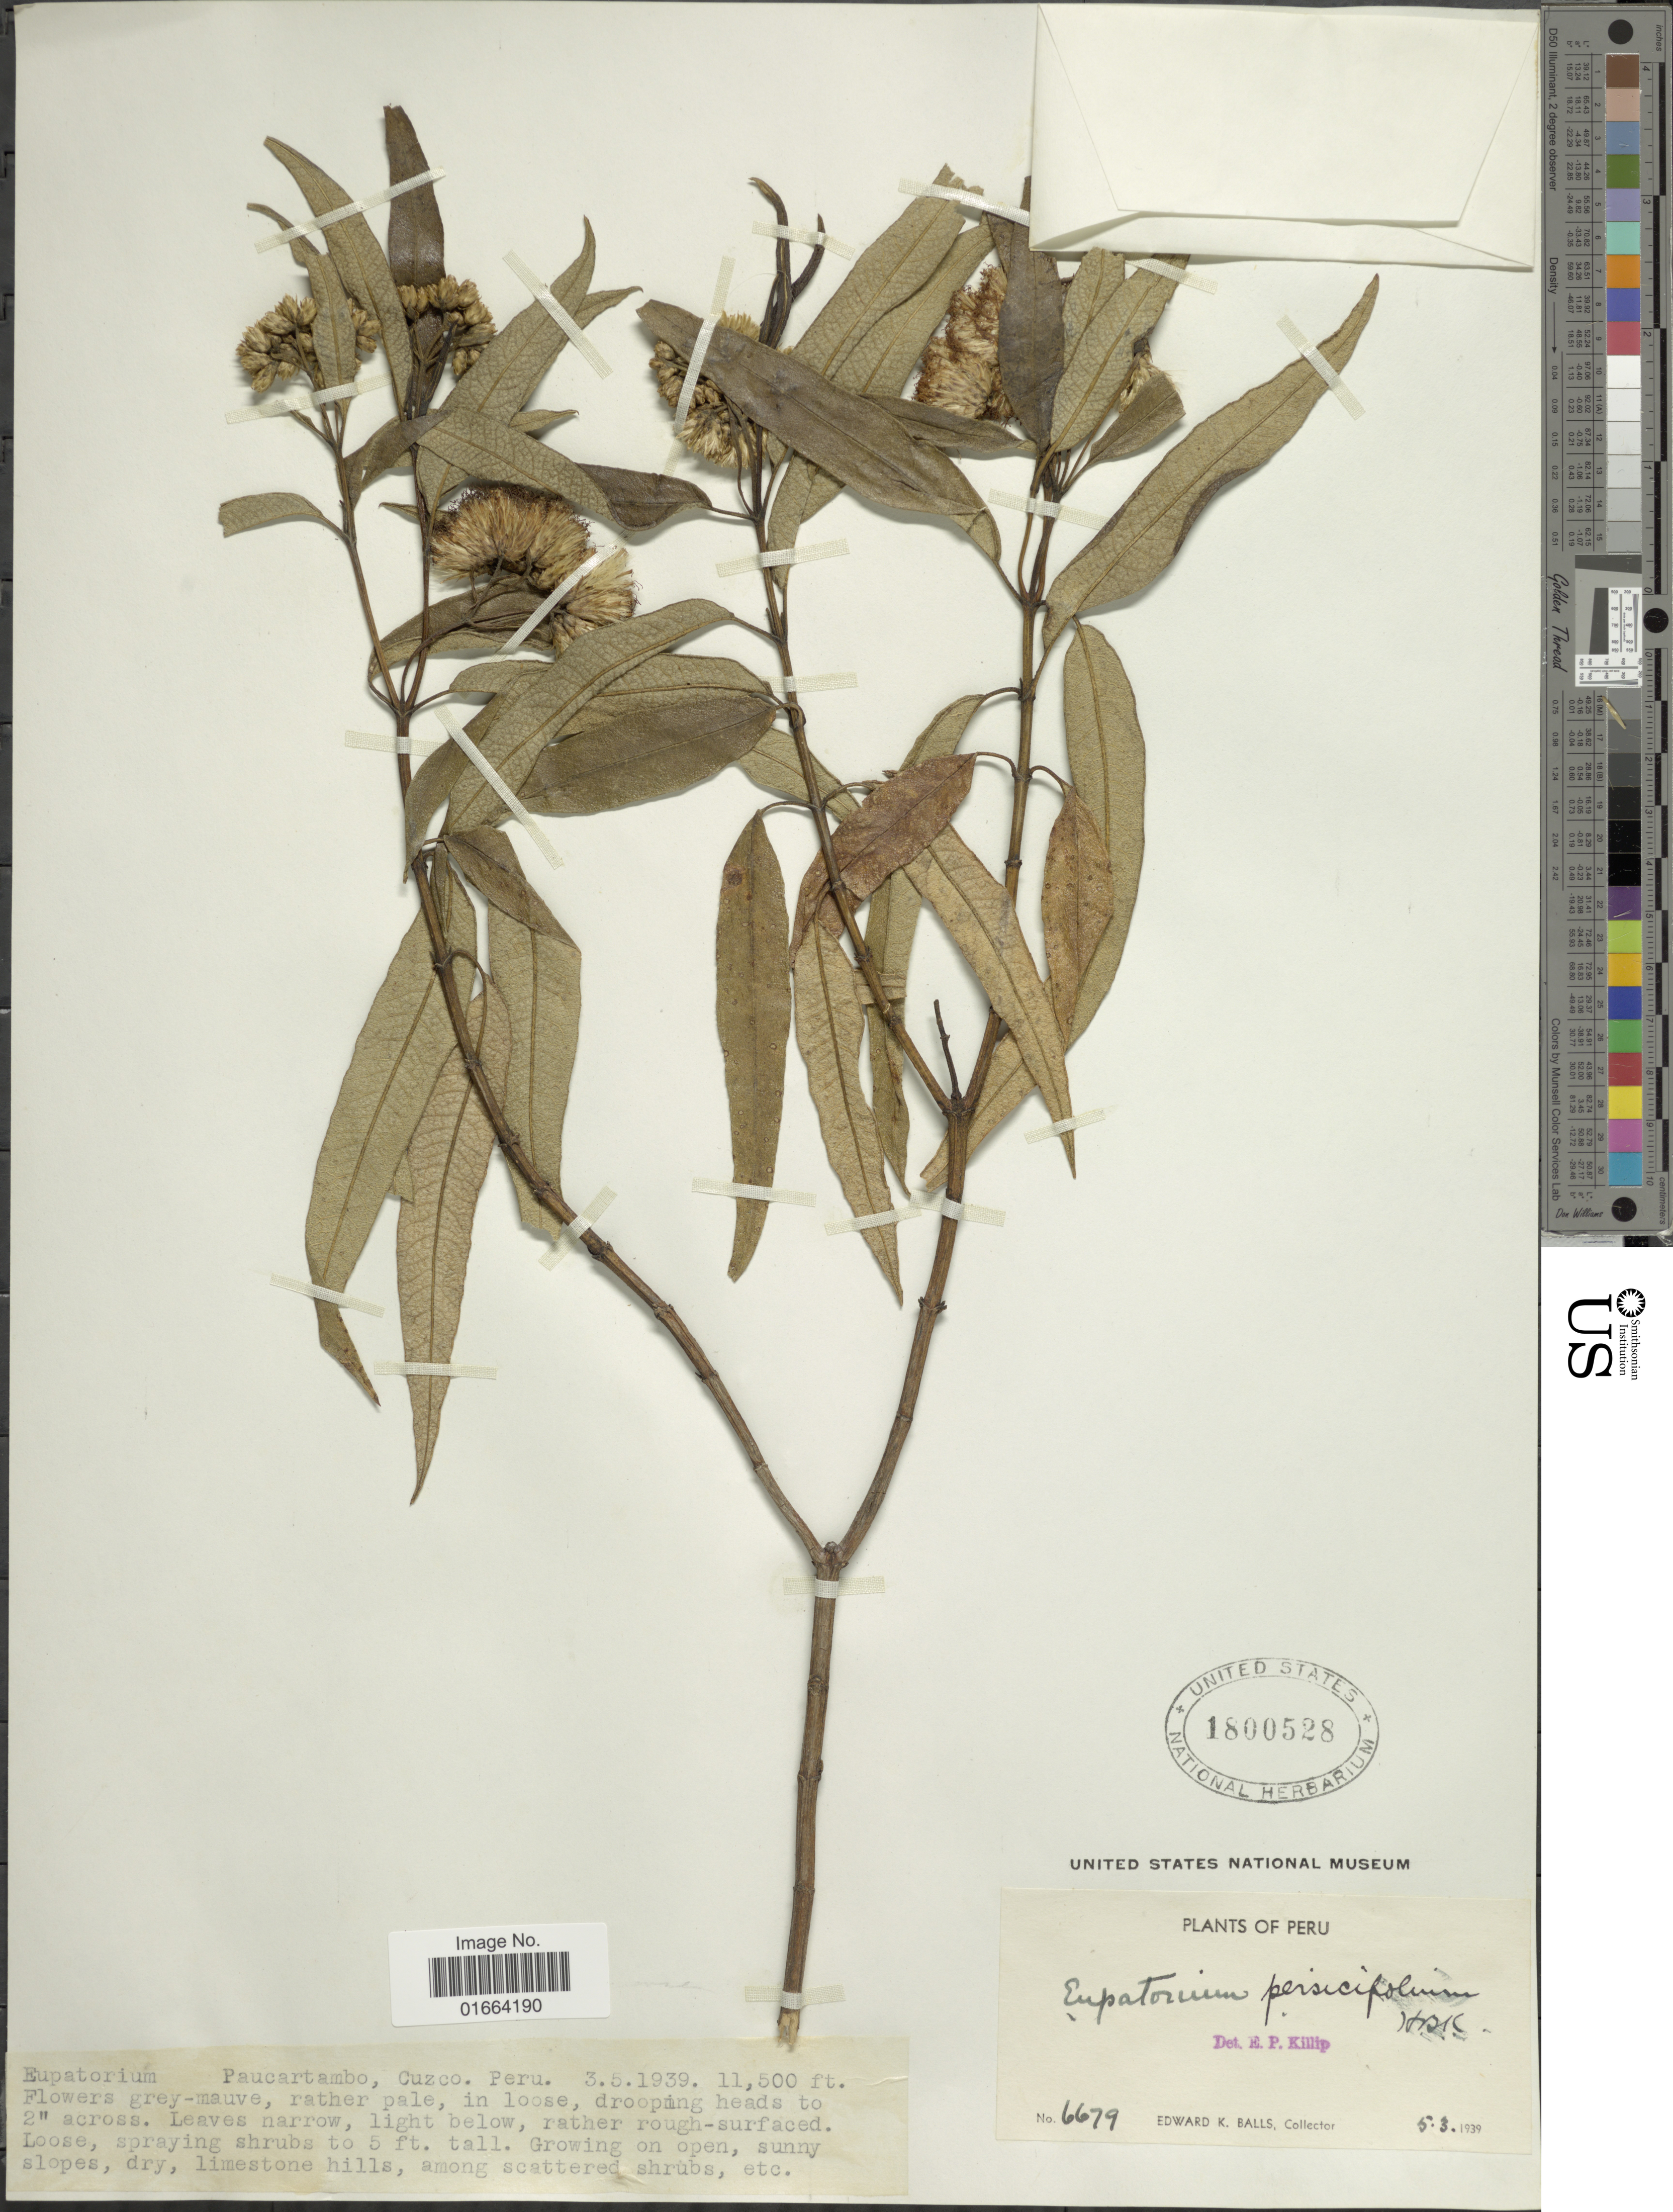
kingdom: Plantae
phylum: Tracheophyta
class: Magnoliopsida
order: Asterales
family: Asteraceae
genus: Aristeguietia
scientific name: Aristeguietia discolor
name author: (DC.) R.M. King & H. Rob.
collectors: E. K. Balls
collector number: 6679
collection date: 1939-03-05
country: Peru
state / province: Cusco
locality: Paucartambo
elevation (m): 3505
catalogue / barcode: US 1800528